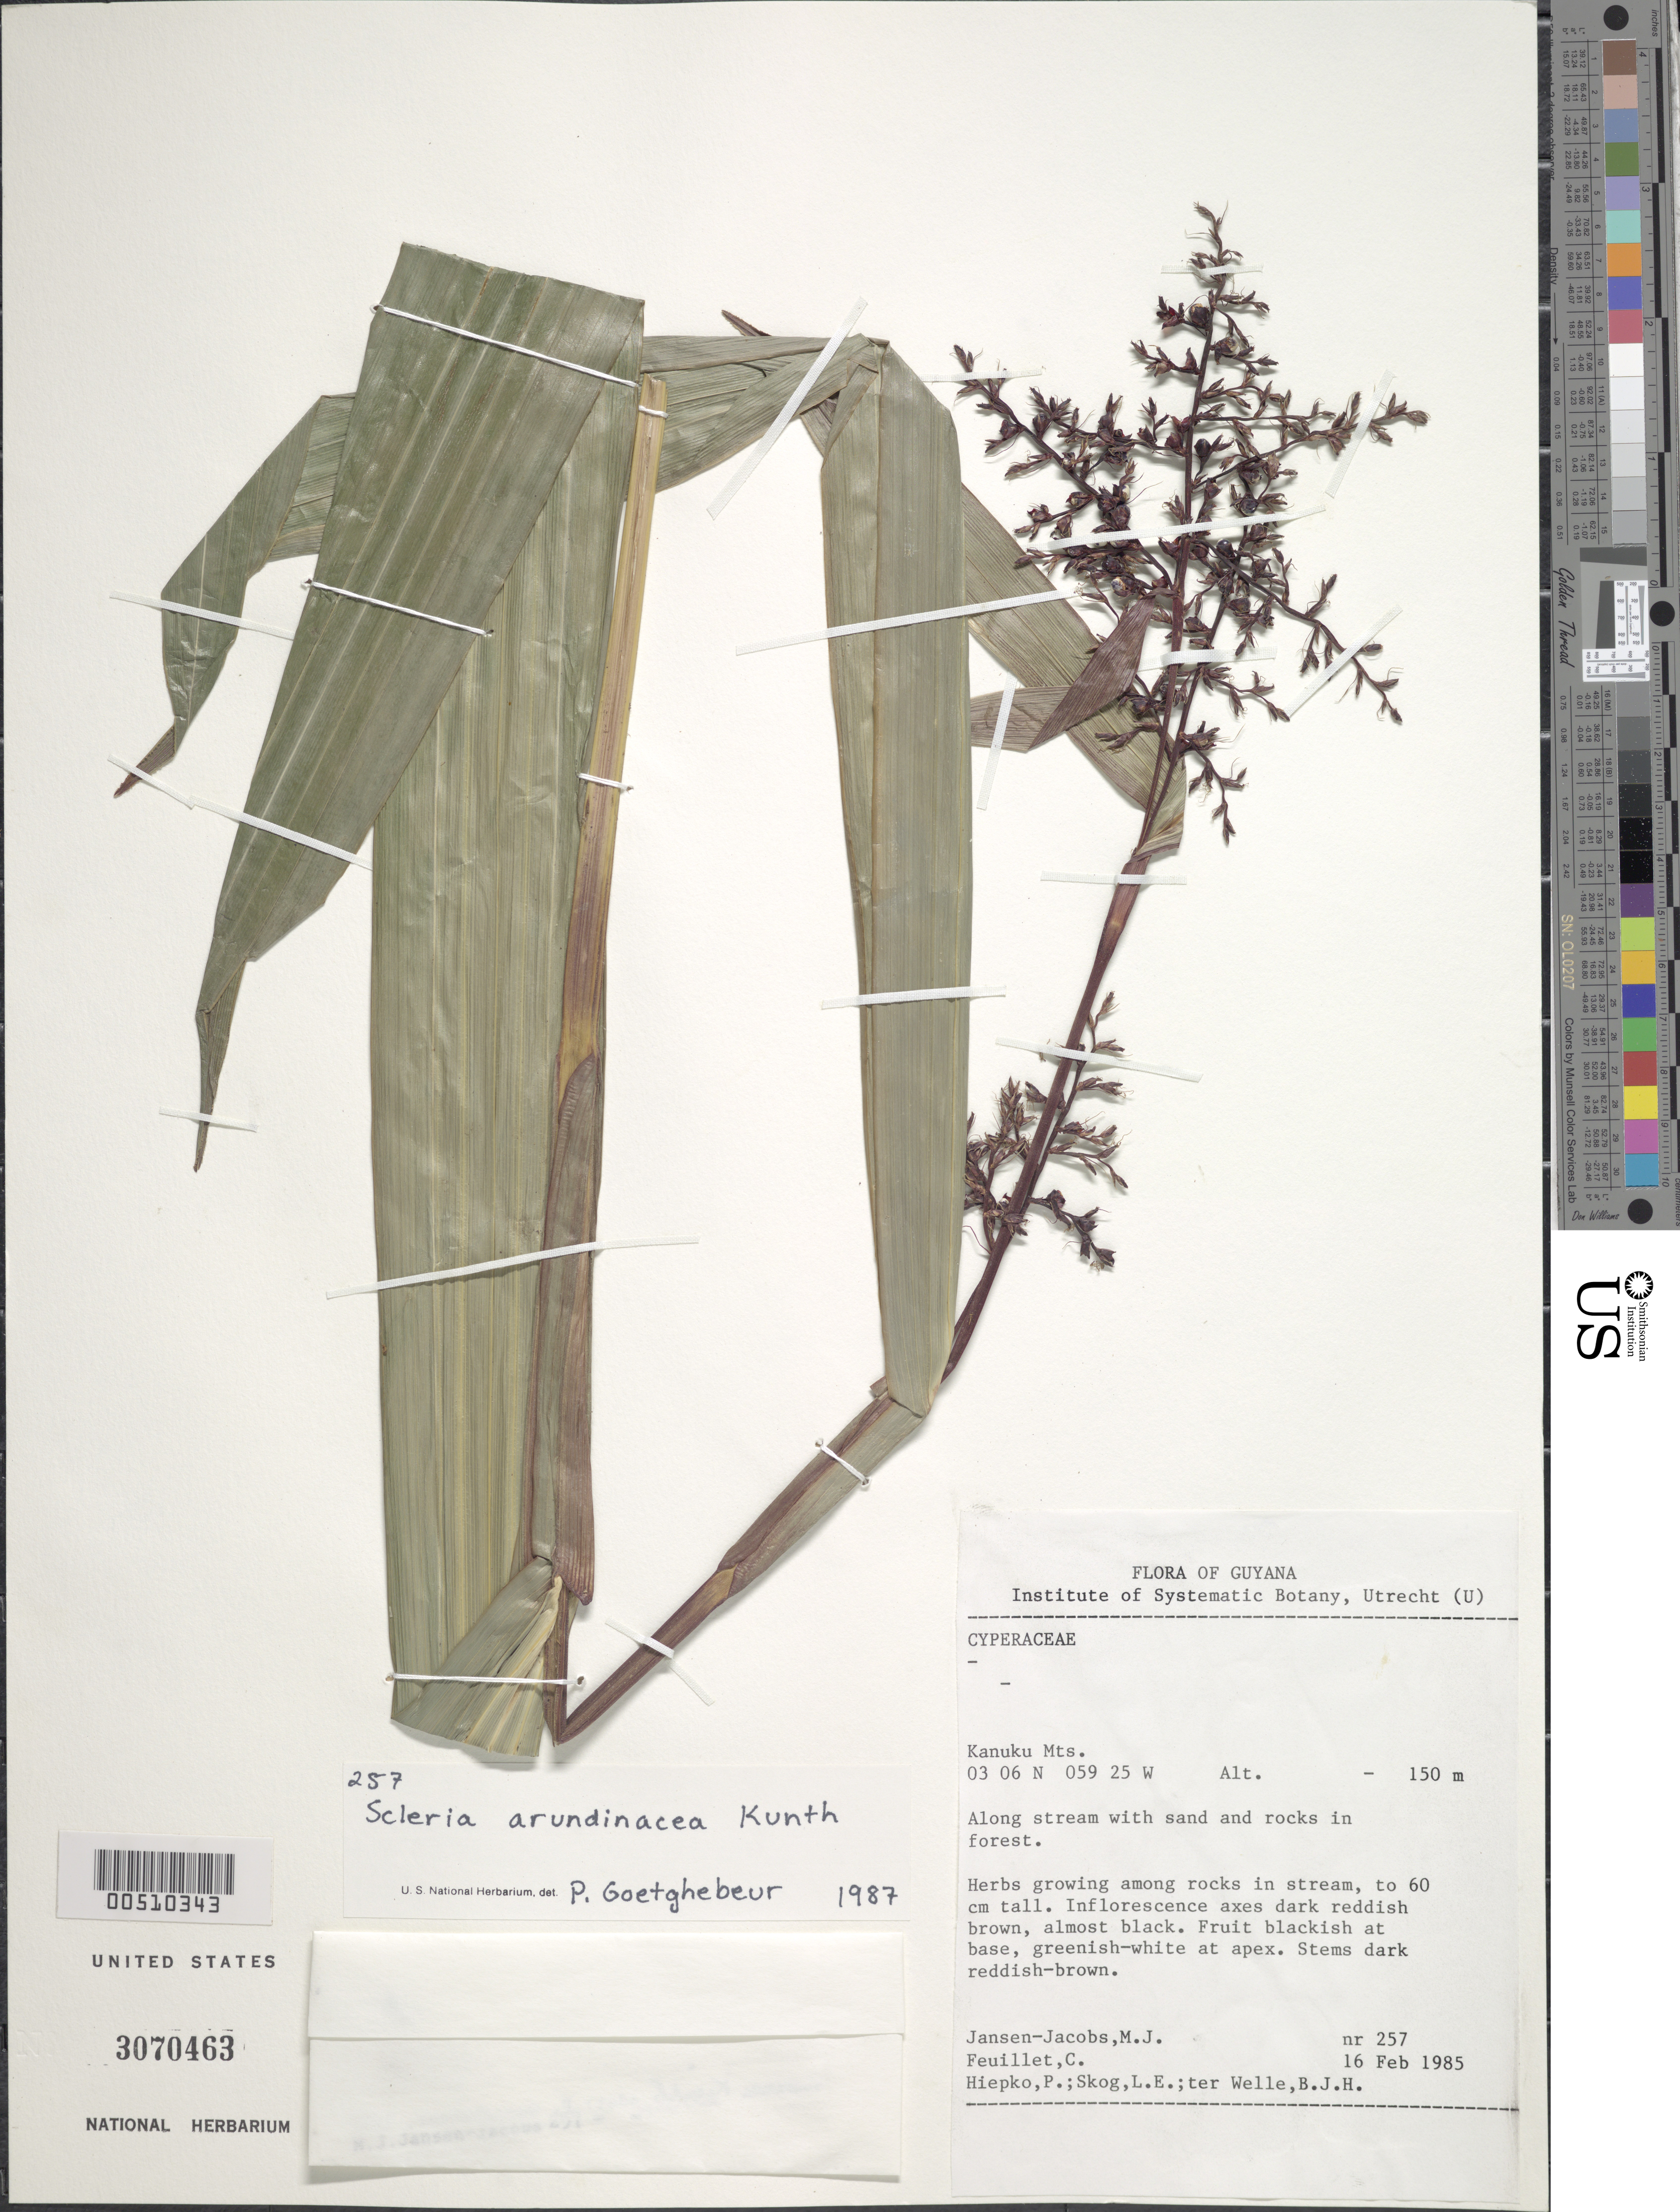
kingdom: Plantae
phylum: Tracheophyta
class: Liliopsida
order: Poales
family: Cyperaceae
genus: Scleria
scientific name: Scleria latifolia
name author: Sw.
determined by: Strong, Mark T., (BOT), Smithsonian Institution - National Museum of Natural History (UNITED STATES)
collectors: M. J. Jansen-Jacobs, C. Feuillet, P. H. Hiepko & L. E. Skog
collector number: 257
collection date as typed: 16 Feb 1985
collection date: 1985-02-16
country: Guyana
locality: Kanuku Mountains.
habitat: Along stream with sand and rocks in forest.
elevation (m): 150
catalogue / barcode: US 3070463